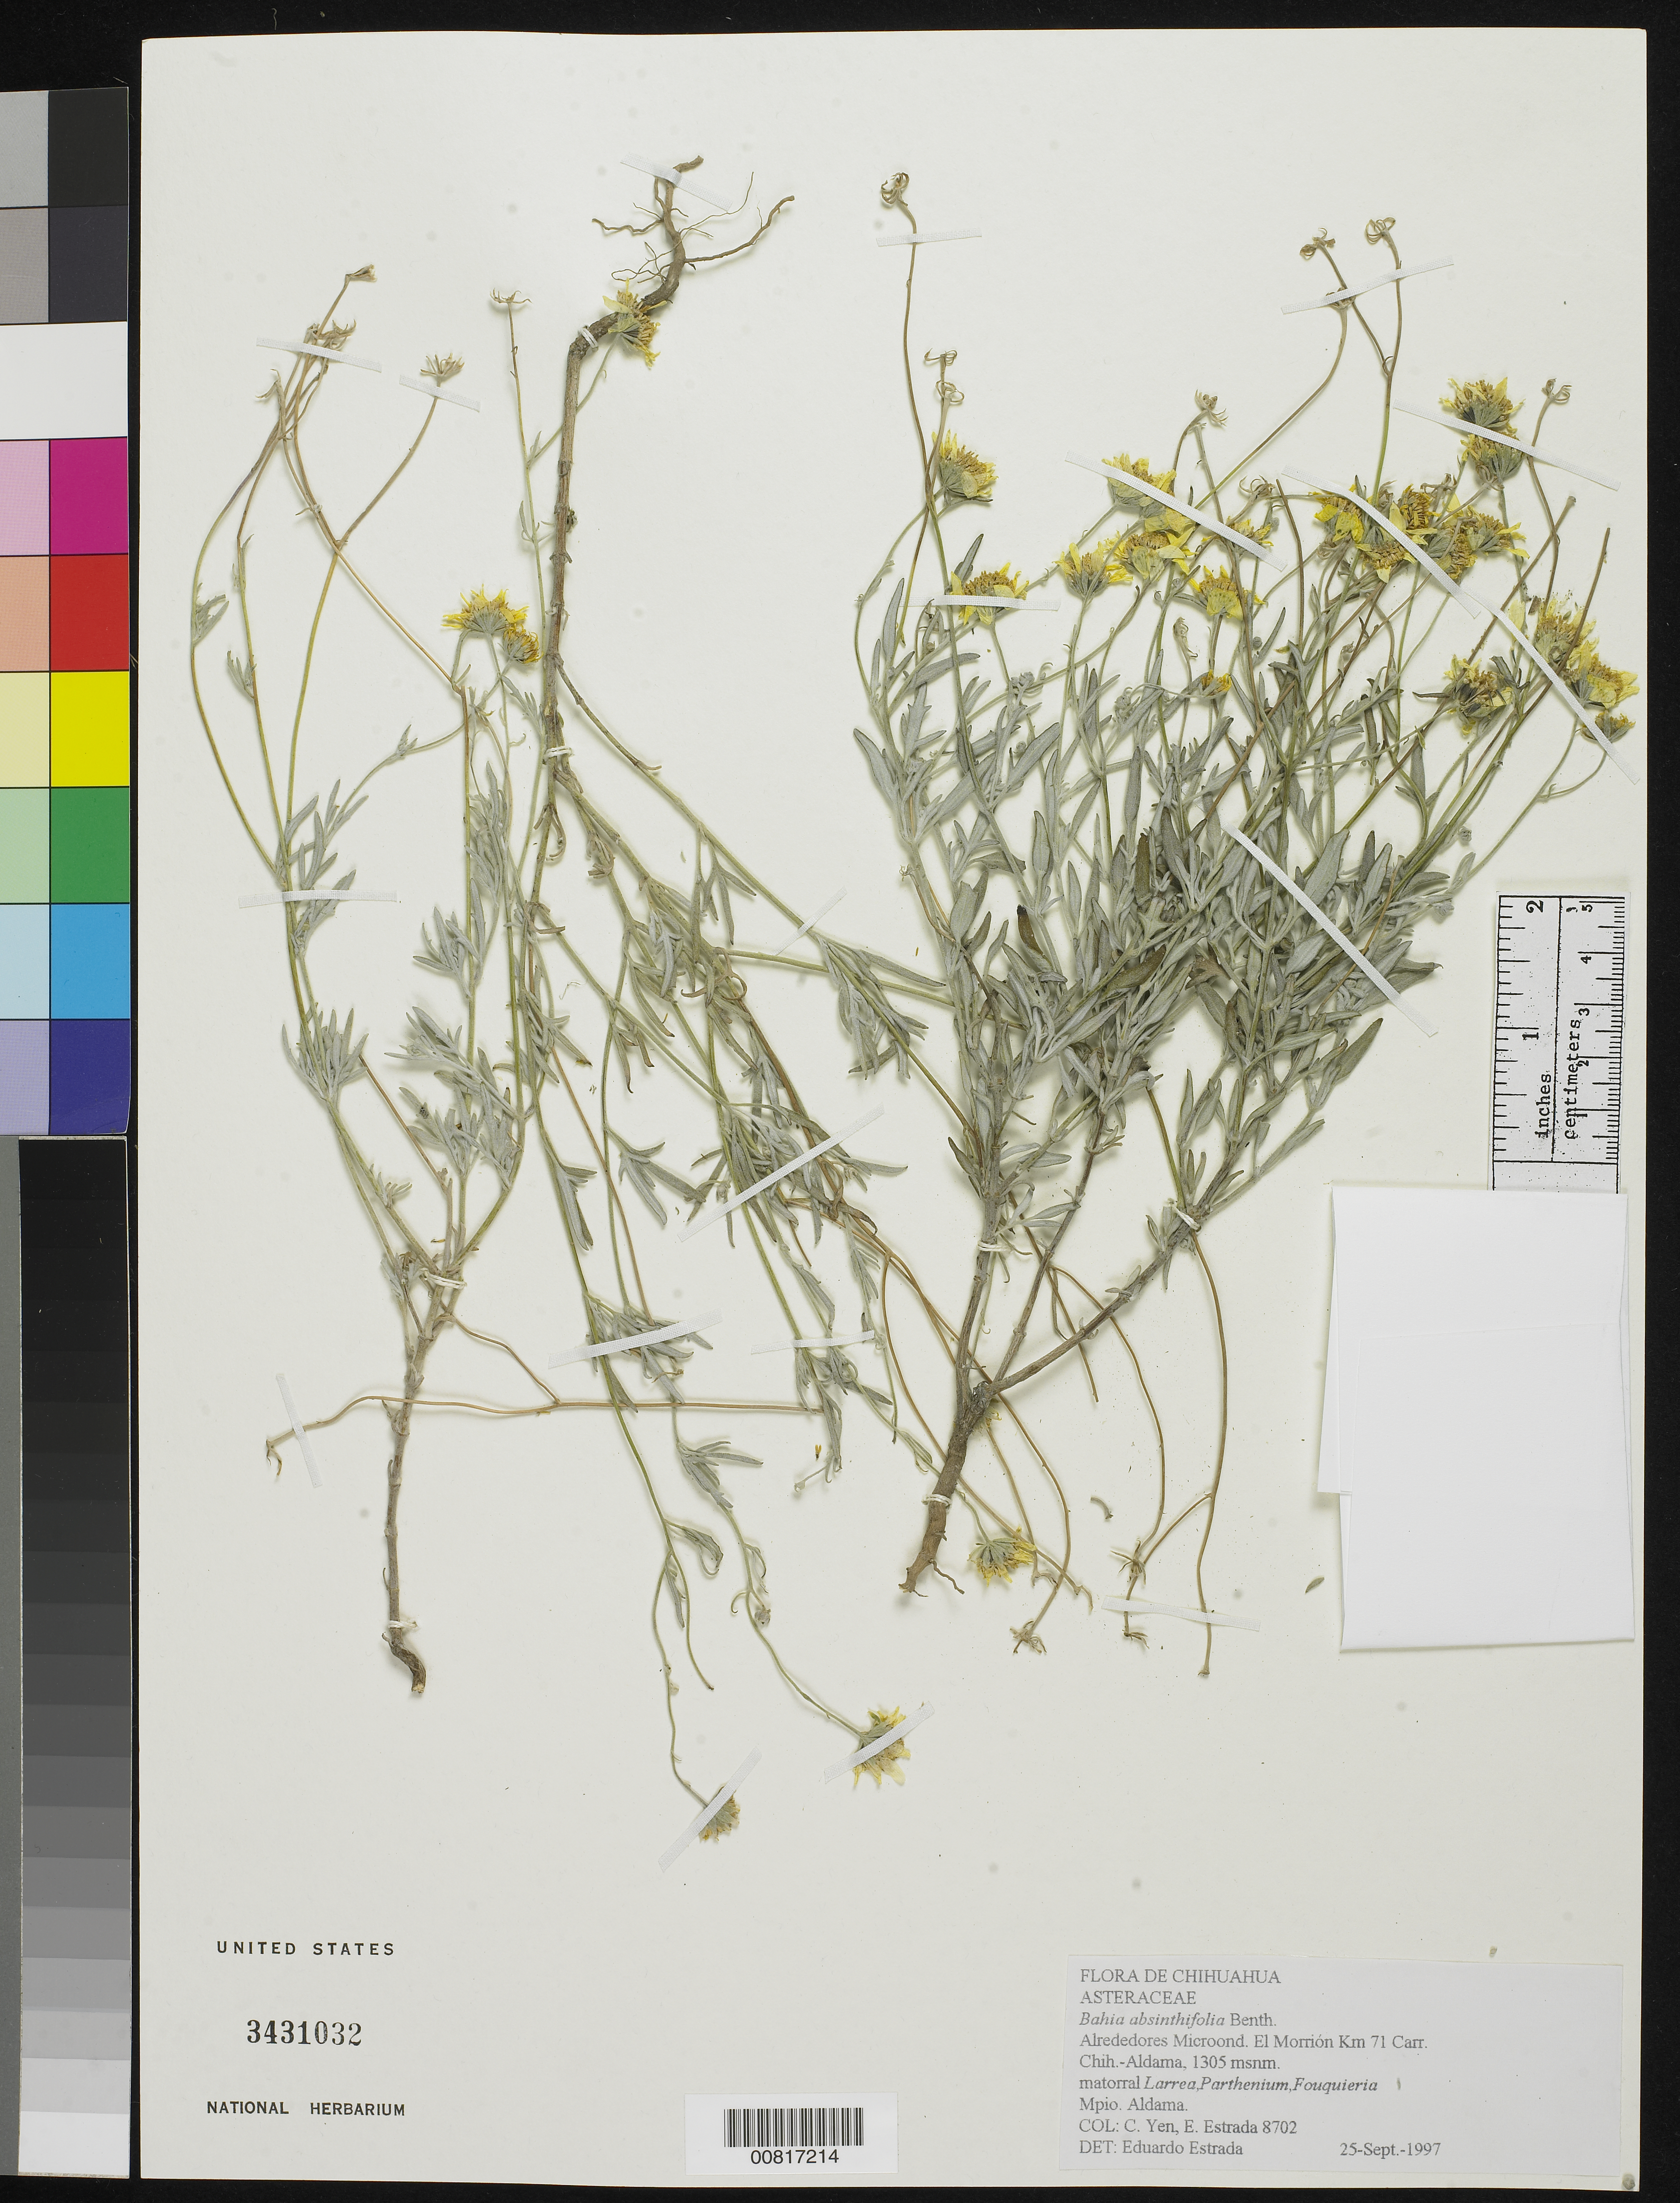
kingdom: Plantae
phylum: Tracheophyta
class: Magnoliopsida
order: Asterales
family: Asteraceae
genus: Bahia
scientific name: Bahia absinthifolia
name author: Benth.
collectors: Y. C. Yang & E. Estrada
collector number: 8702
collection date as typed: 25 Sep 1997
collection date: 1997-09-25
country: Mexico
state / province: Chihuahua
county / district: Aldama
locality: Alrededores Microond. El Morrión Km 71 carretera Chihuahua - Aldama.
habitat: Matorral Larrea, Parthenium, Fouquieria.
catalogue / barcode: US 3431032